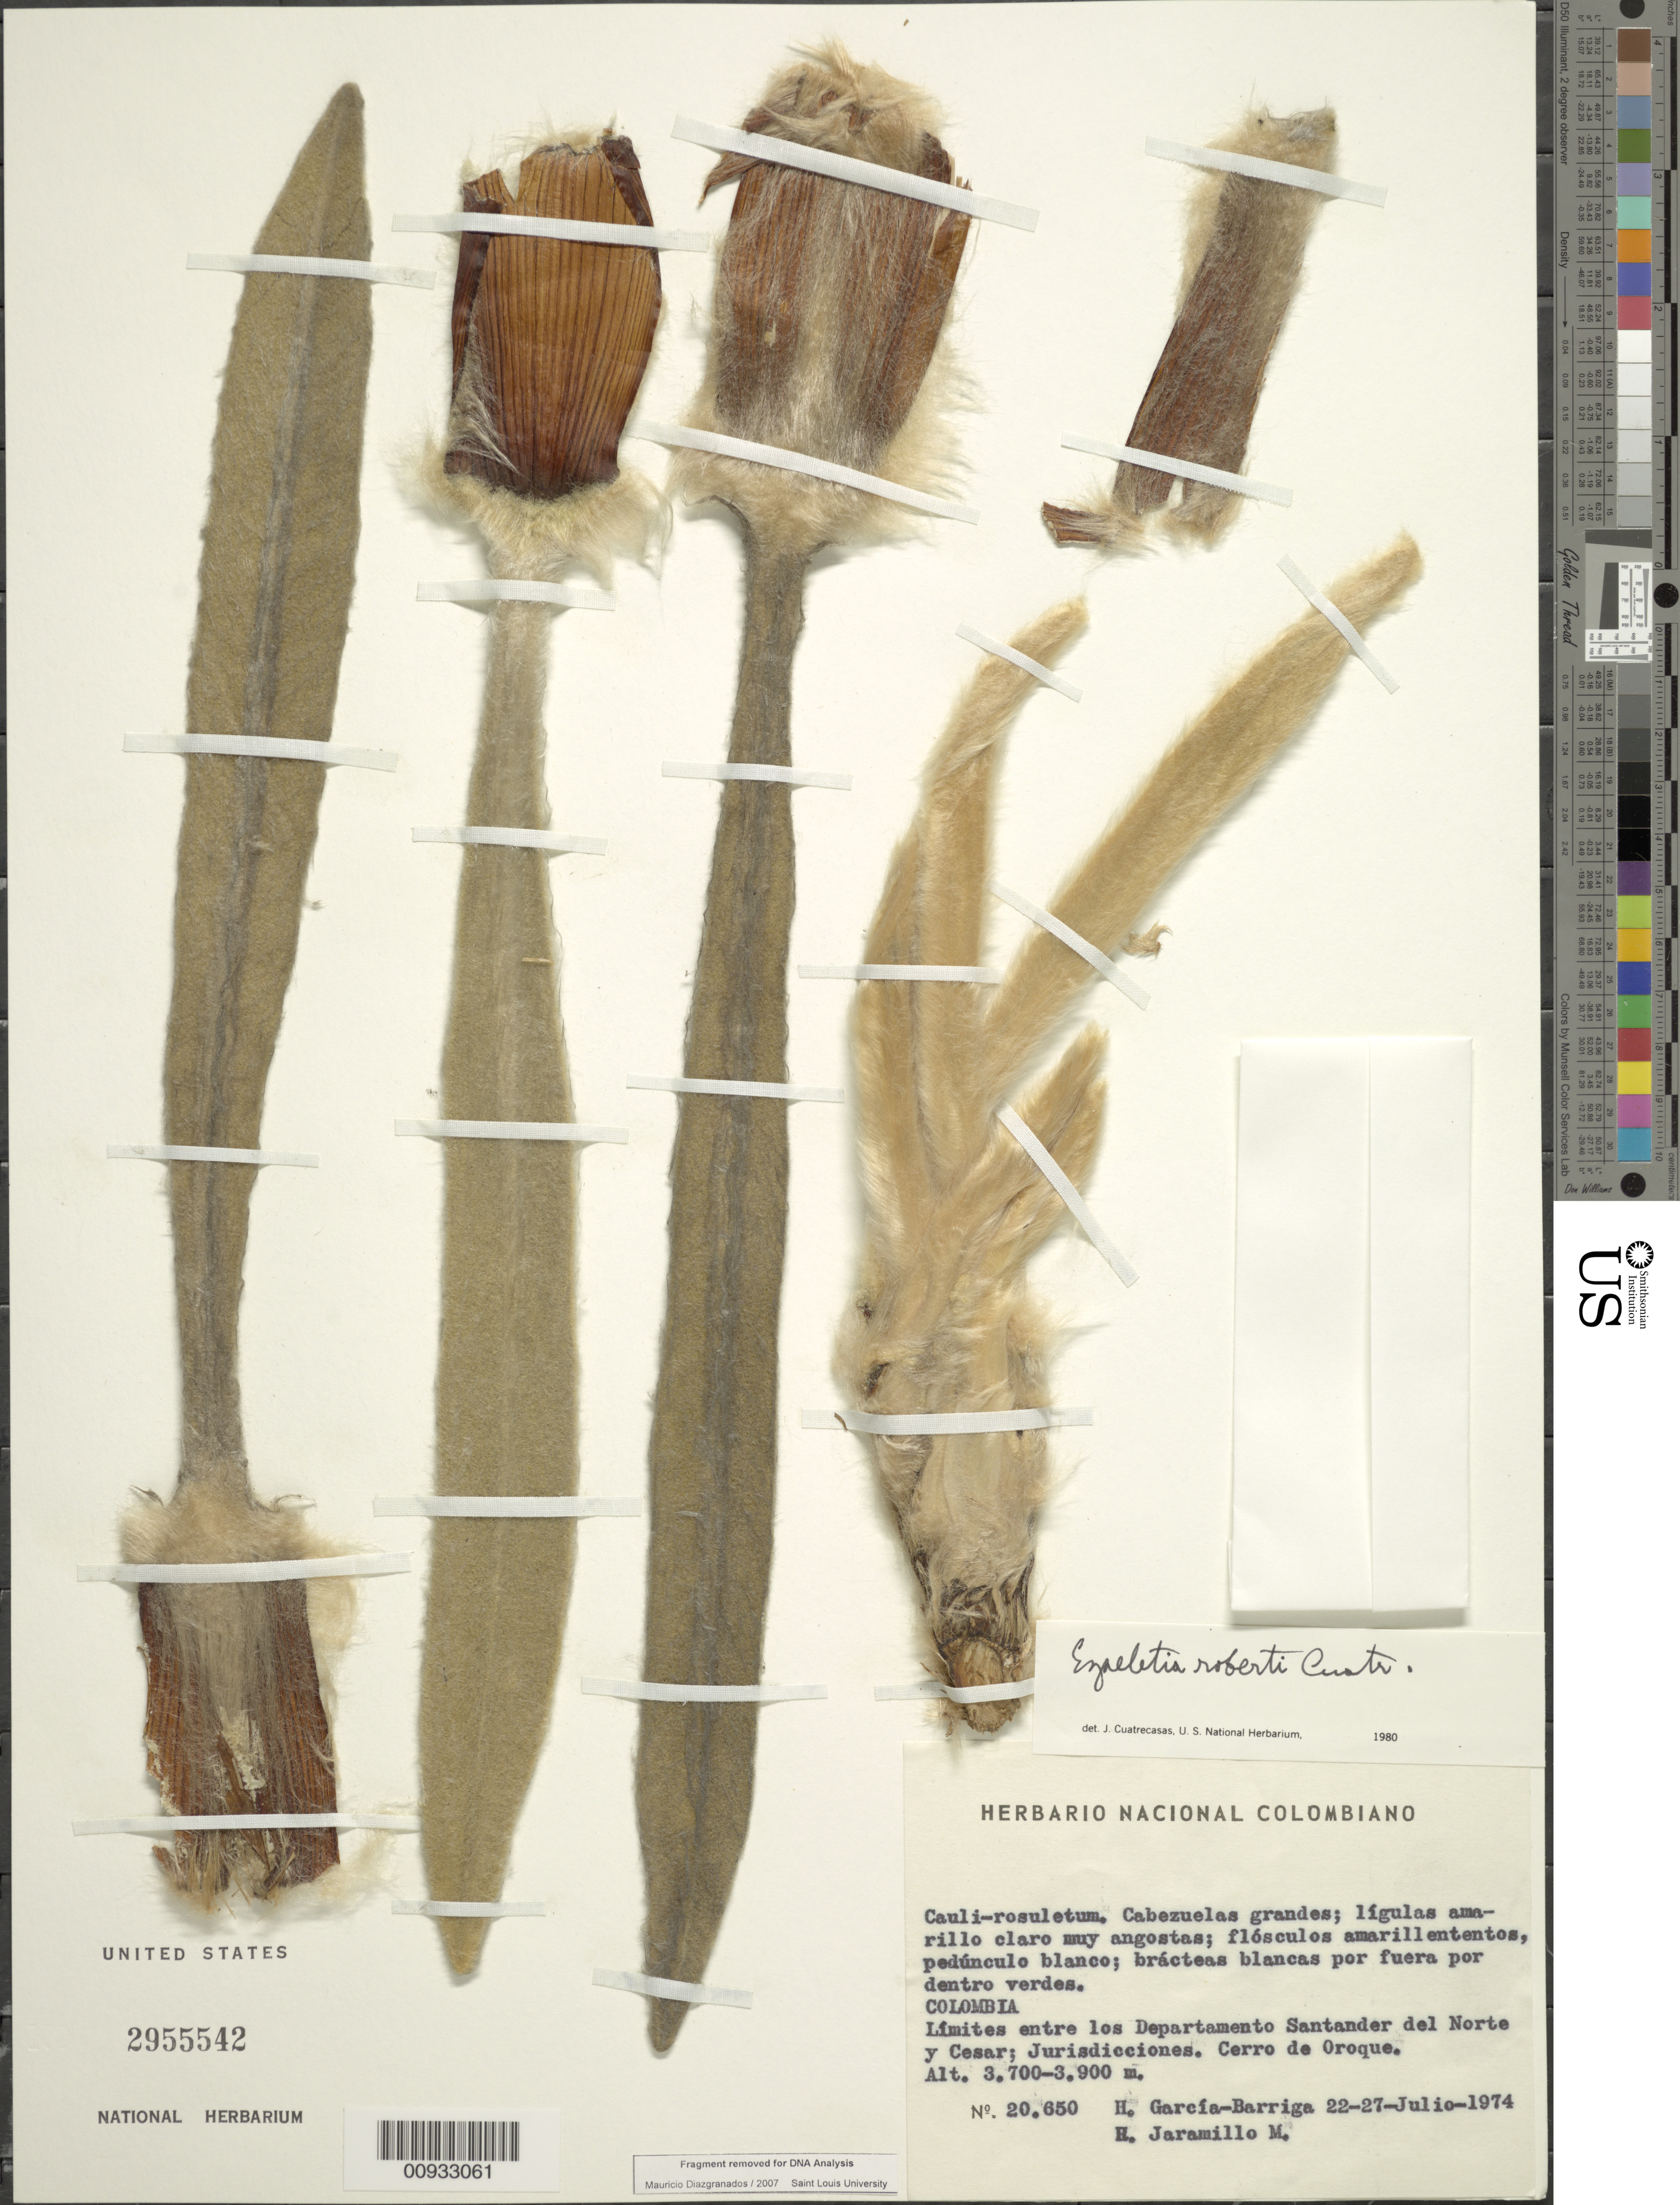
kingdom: Plantae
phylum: Tracheophyta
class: Magnoliopsida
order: Asterales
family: Asteraceae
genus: Espeletia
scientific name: Espeletia robertii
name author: Cuatrec.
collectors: H. García Barriga & R. Jaramillo M.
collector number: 20650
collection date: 1974-07-22/1974-07-27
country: Colombia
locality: Limites entre los Departamento Santander del Norte y Cesar, Jurisdicciones, Cerro de Oroque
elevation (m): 3700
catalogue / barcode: US 2955542